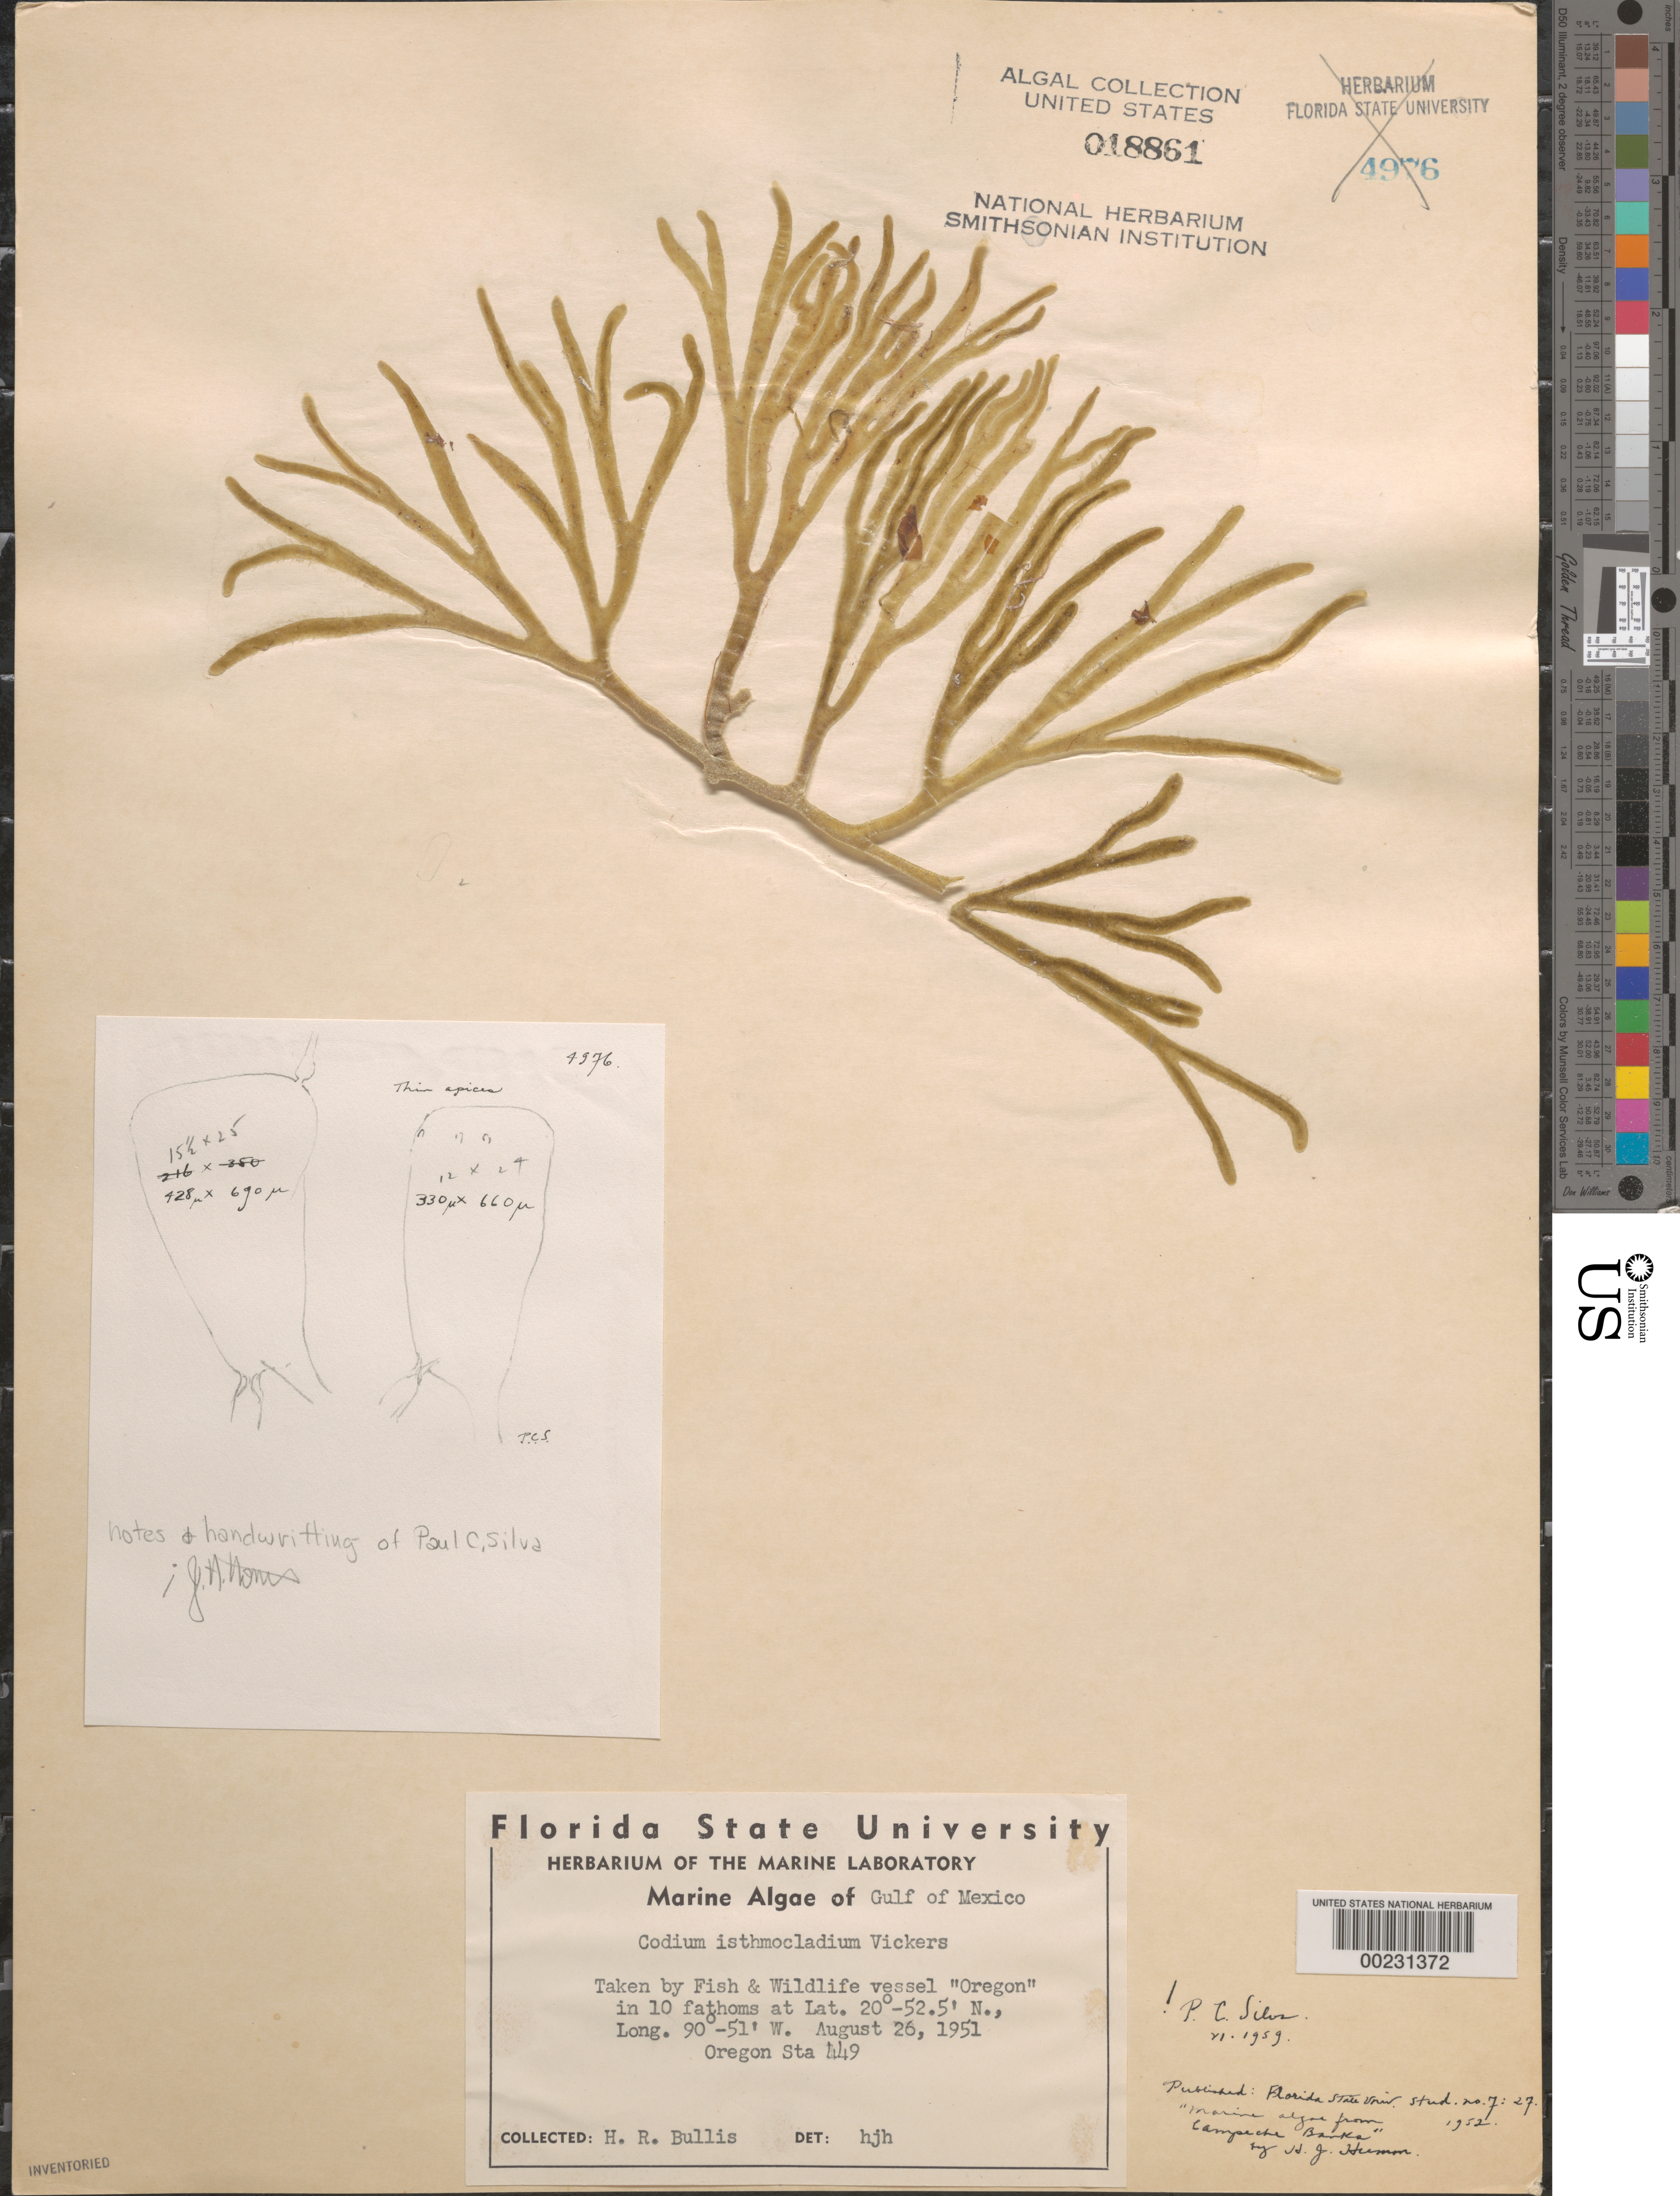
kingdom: Plantae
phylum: Chlorophyta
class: Ulvophyceae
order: Bryopsidales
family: Codiaceae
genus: Codium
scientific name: Codium isthmocladum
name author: Vickers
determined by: Humm, Harold J.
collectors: H. Bullis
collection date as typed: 26 Aug 1951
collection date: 1951-08-26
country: Mexico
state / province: Campeche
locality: Campeche Banks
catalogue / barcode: US 18861